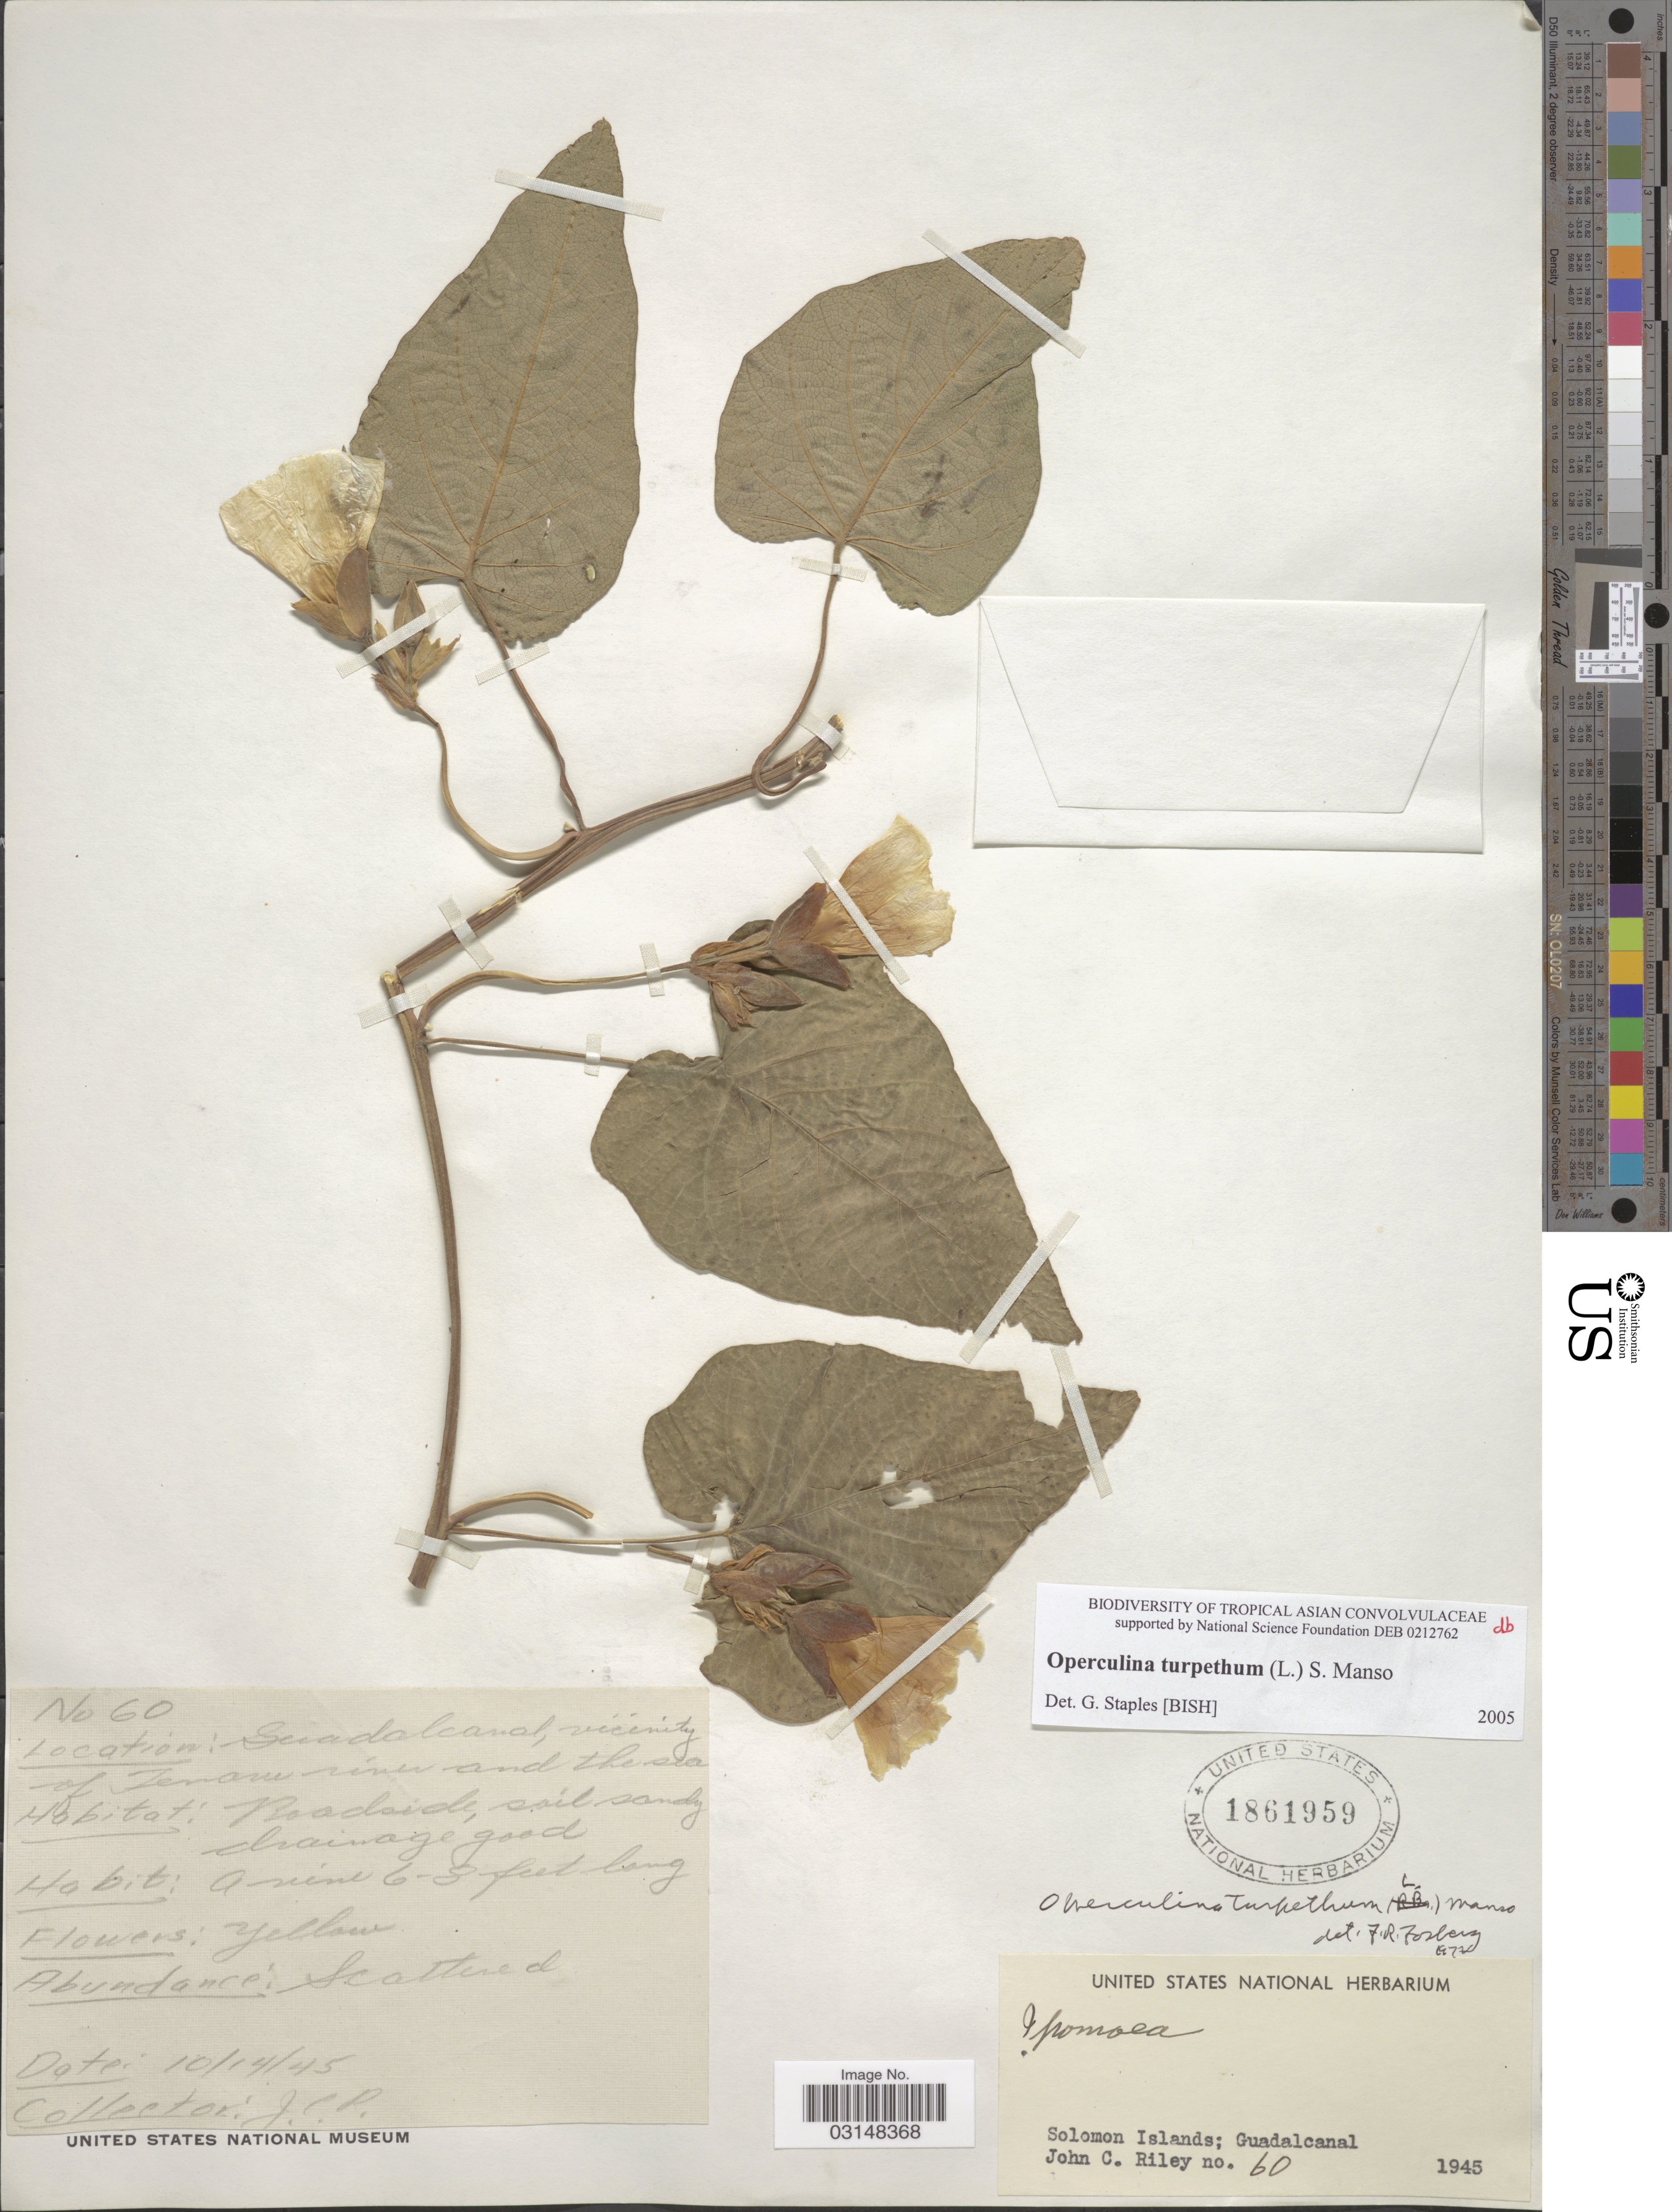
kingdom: Plantae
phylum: Tracheophyta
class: Magnoliopsida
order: Solanales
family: Convolvulaceae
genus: Operculina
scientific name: Operculina turpethum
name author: (L.) Silva Manso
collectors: J. Riley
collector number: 60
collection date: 1945-10-14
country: Solomon Islands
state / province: Solomon Islands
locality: Guadalcanal, vicinity of Tenaru river and the sea.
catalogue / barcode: US 1861959